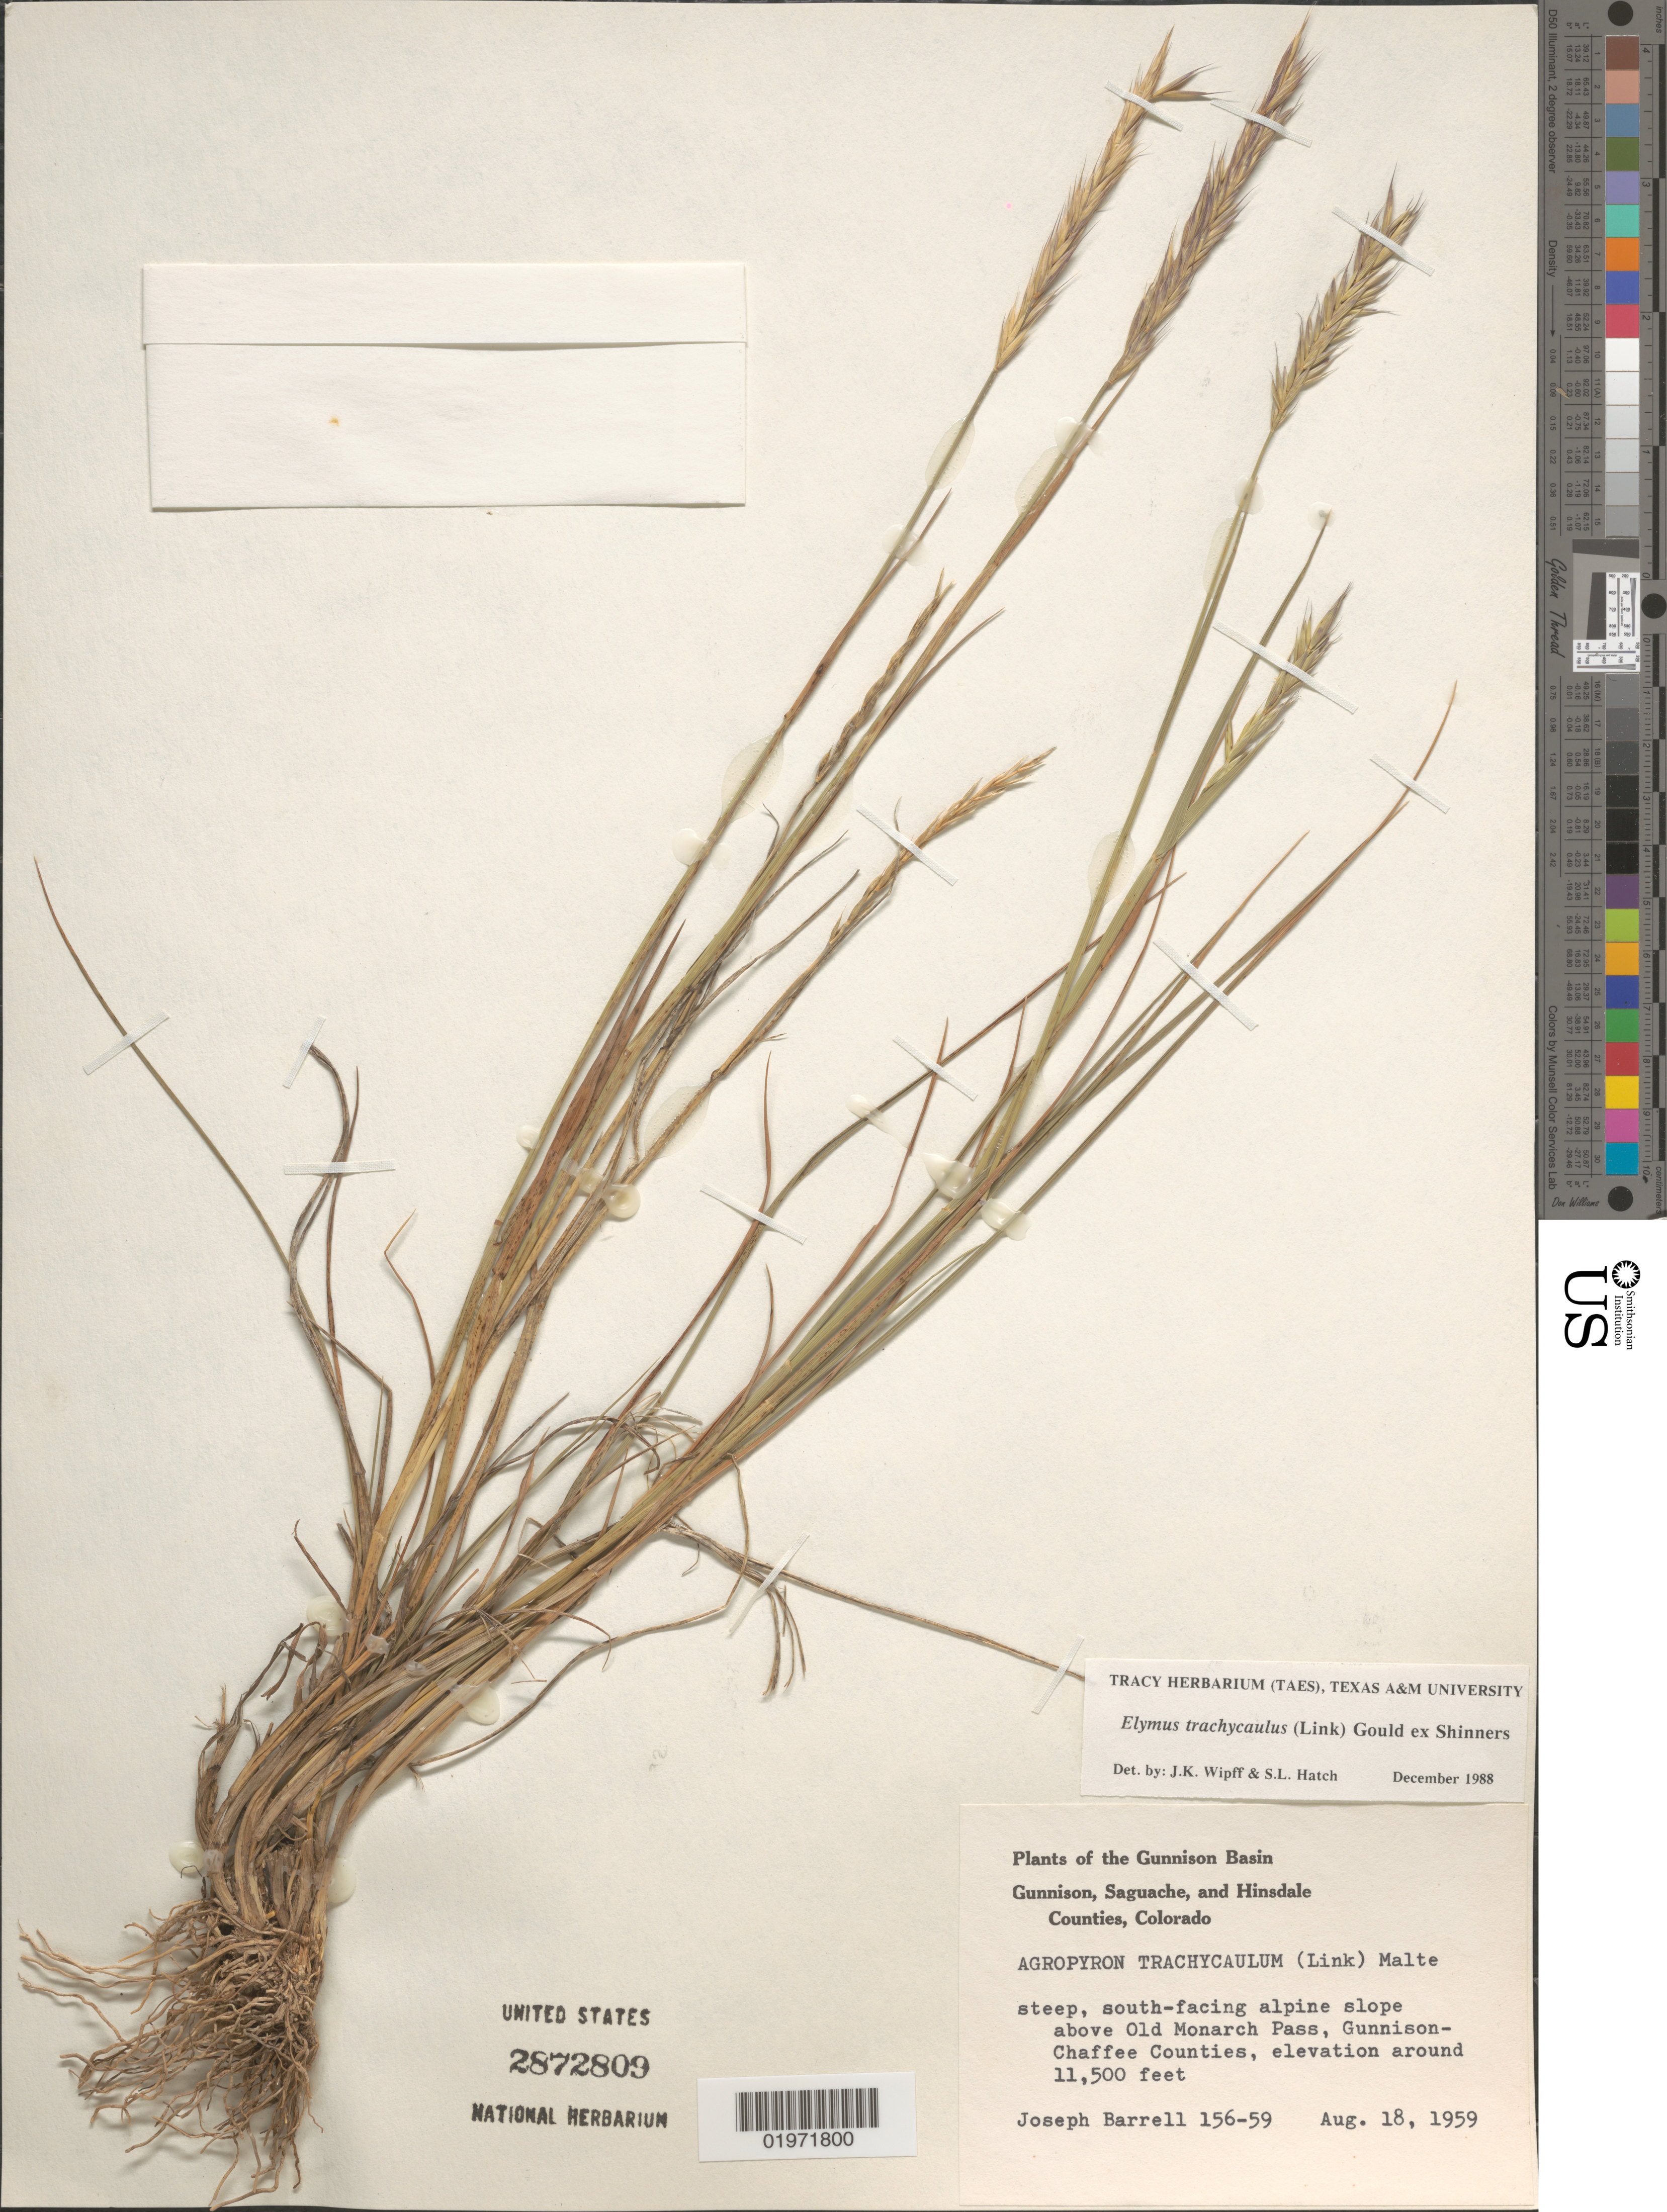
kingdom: Plantae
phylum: Tracheophyta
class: Liliopsida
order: Poales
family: Poaceae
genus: Elymus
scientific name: Elymus trachycaulus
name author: (Link) Gould ex Shinners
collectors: J. Barrell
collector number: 156-59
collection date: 1959-08-18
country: United States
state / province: Colorado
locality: The Gunnison Basin. Steep, south-facing alpine slope above Old Monarch Pass, Gunnison-Chaffee Counties.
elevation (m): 3505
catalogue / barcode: US 2872809